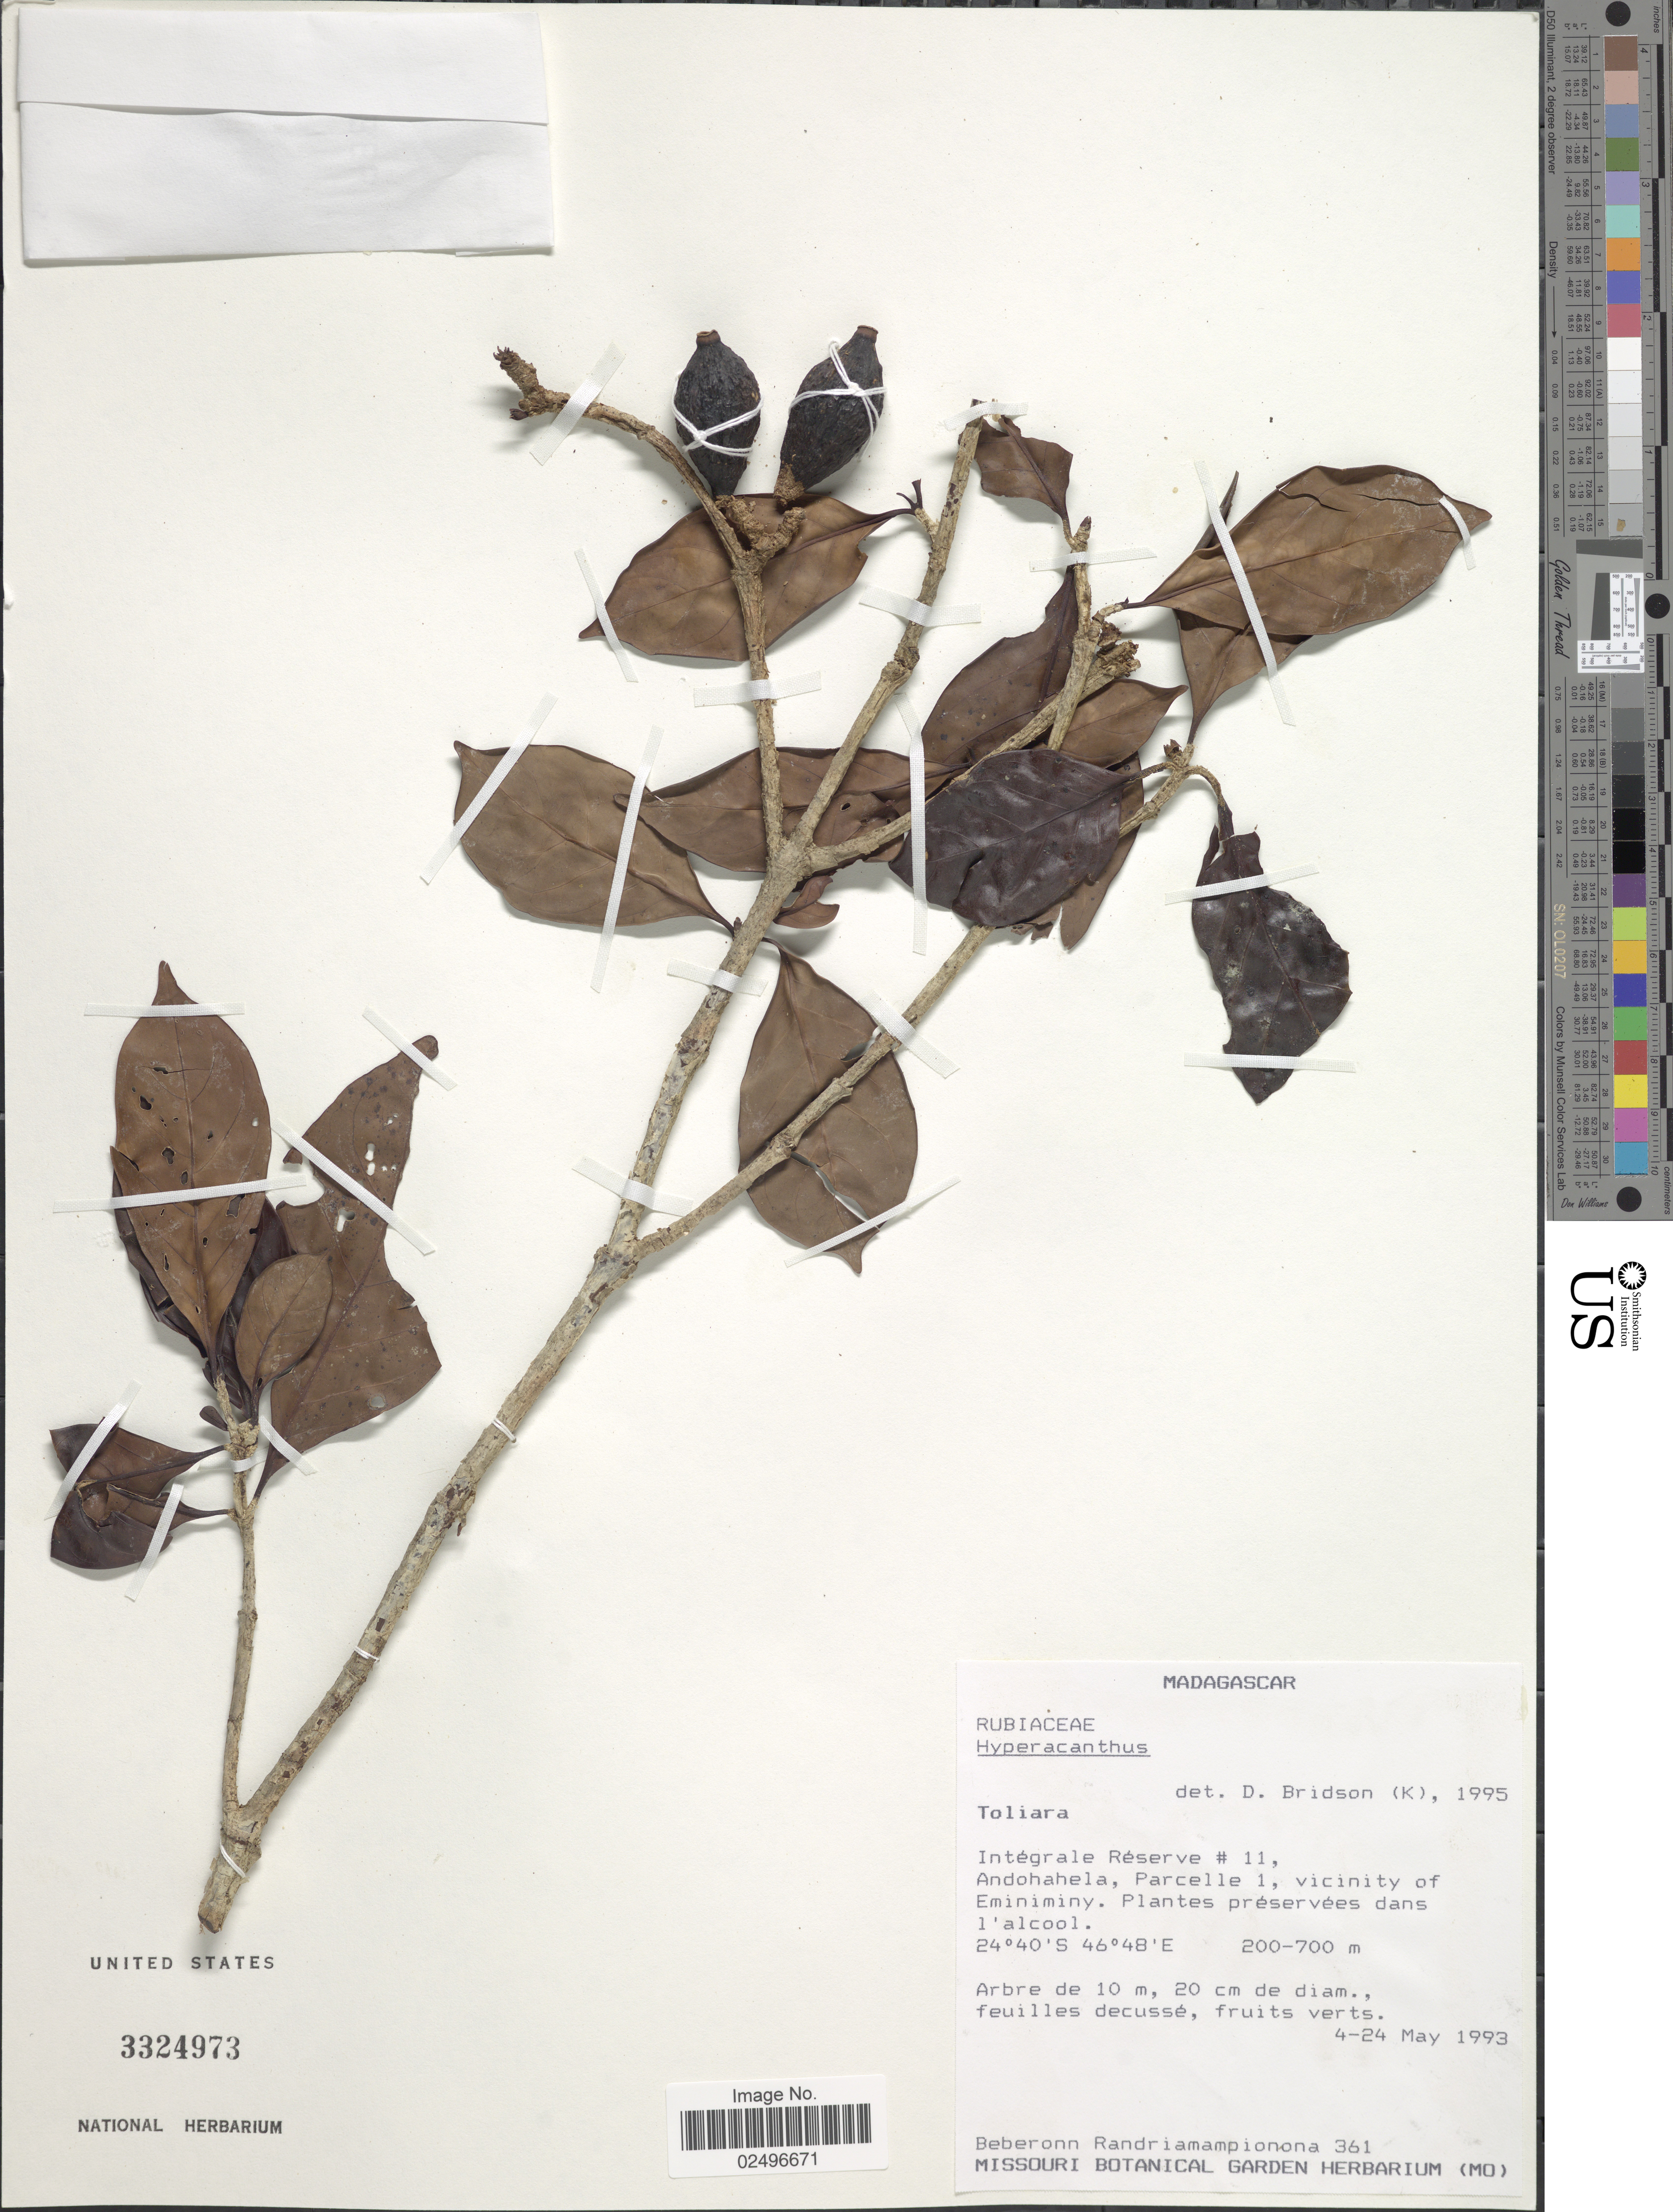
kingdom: Plantae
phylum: Tracheophyta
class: Magnoliopsida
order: Gentianales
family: Rubiaceae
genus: Gardenia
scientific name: Gardenia sp.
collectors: B. Randriamampionona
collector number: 361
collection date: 1993-05-04/1993-05-24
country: Madagascar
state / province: Anosy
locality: Integrale Reserve #11, Andohahela, Parcelle 1, vicinity of Eminiminy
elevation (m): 200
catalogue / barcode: US 3324973